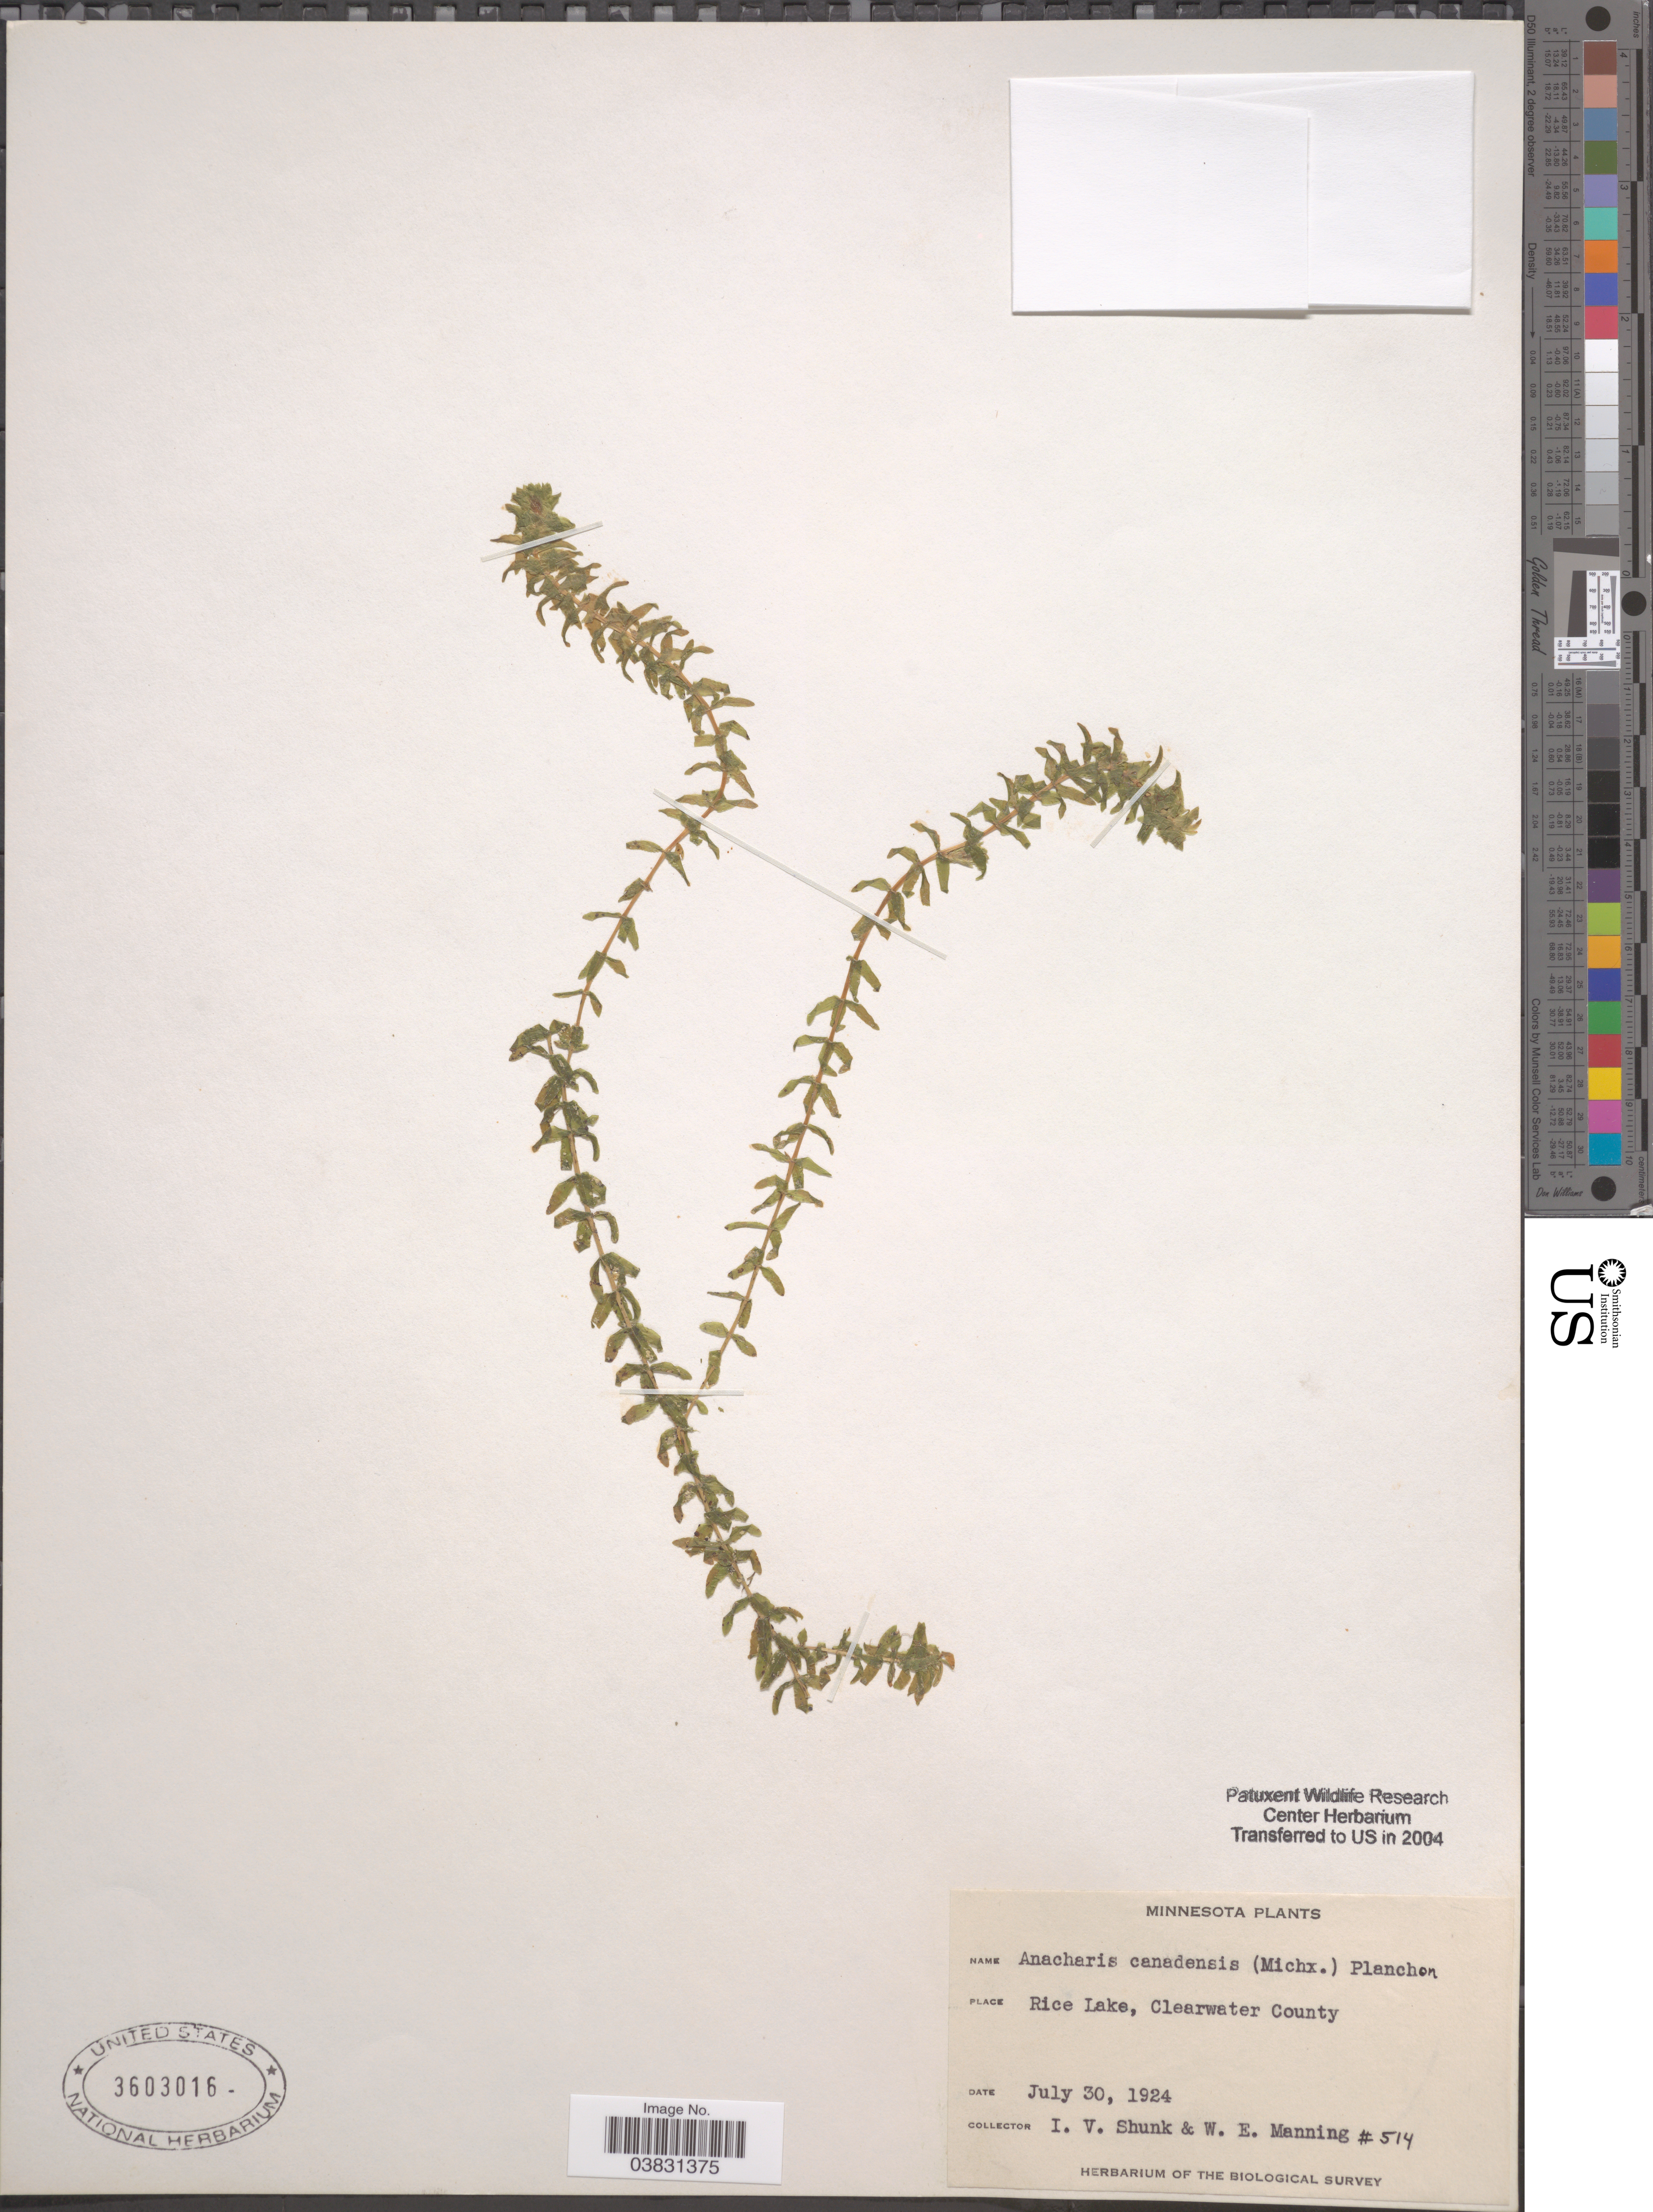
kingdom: Plantae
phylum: Tracheophyta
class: Liliopsida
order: Alismatales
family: Hydrocharitaceae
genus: Elodea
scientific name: Elodea canadensis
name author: Michx.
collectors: I. Shunk & W. Manning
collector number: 514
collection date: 1924-07-30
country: United States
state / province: Minnesota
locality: Rice Lake, Clearwater County.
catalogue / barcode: US 3603016